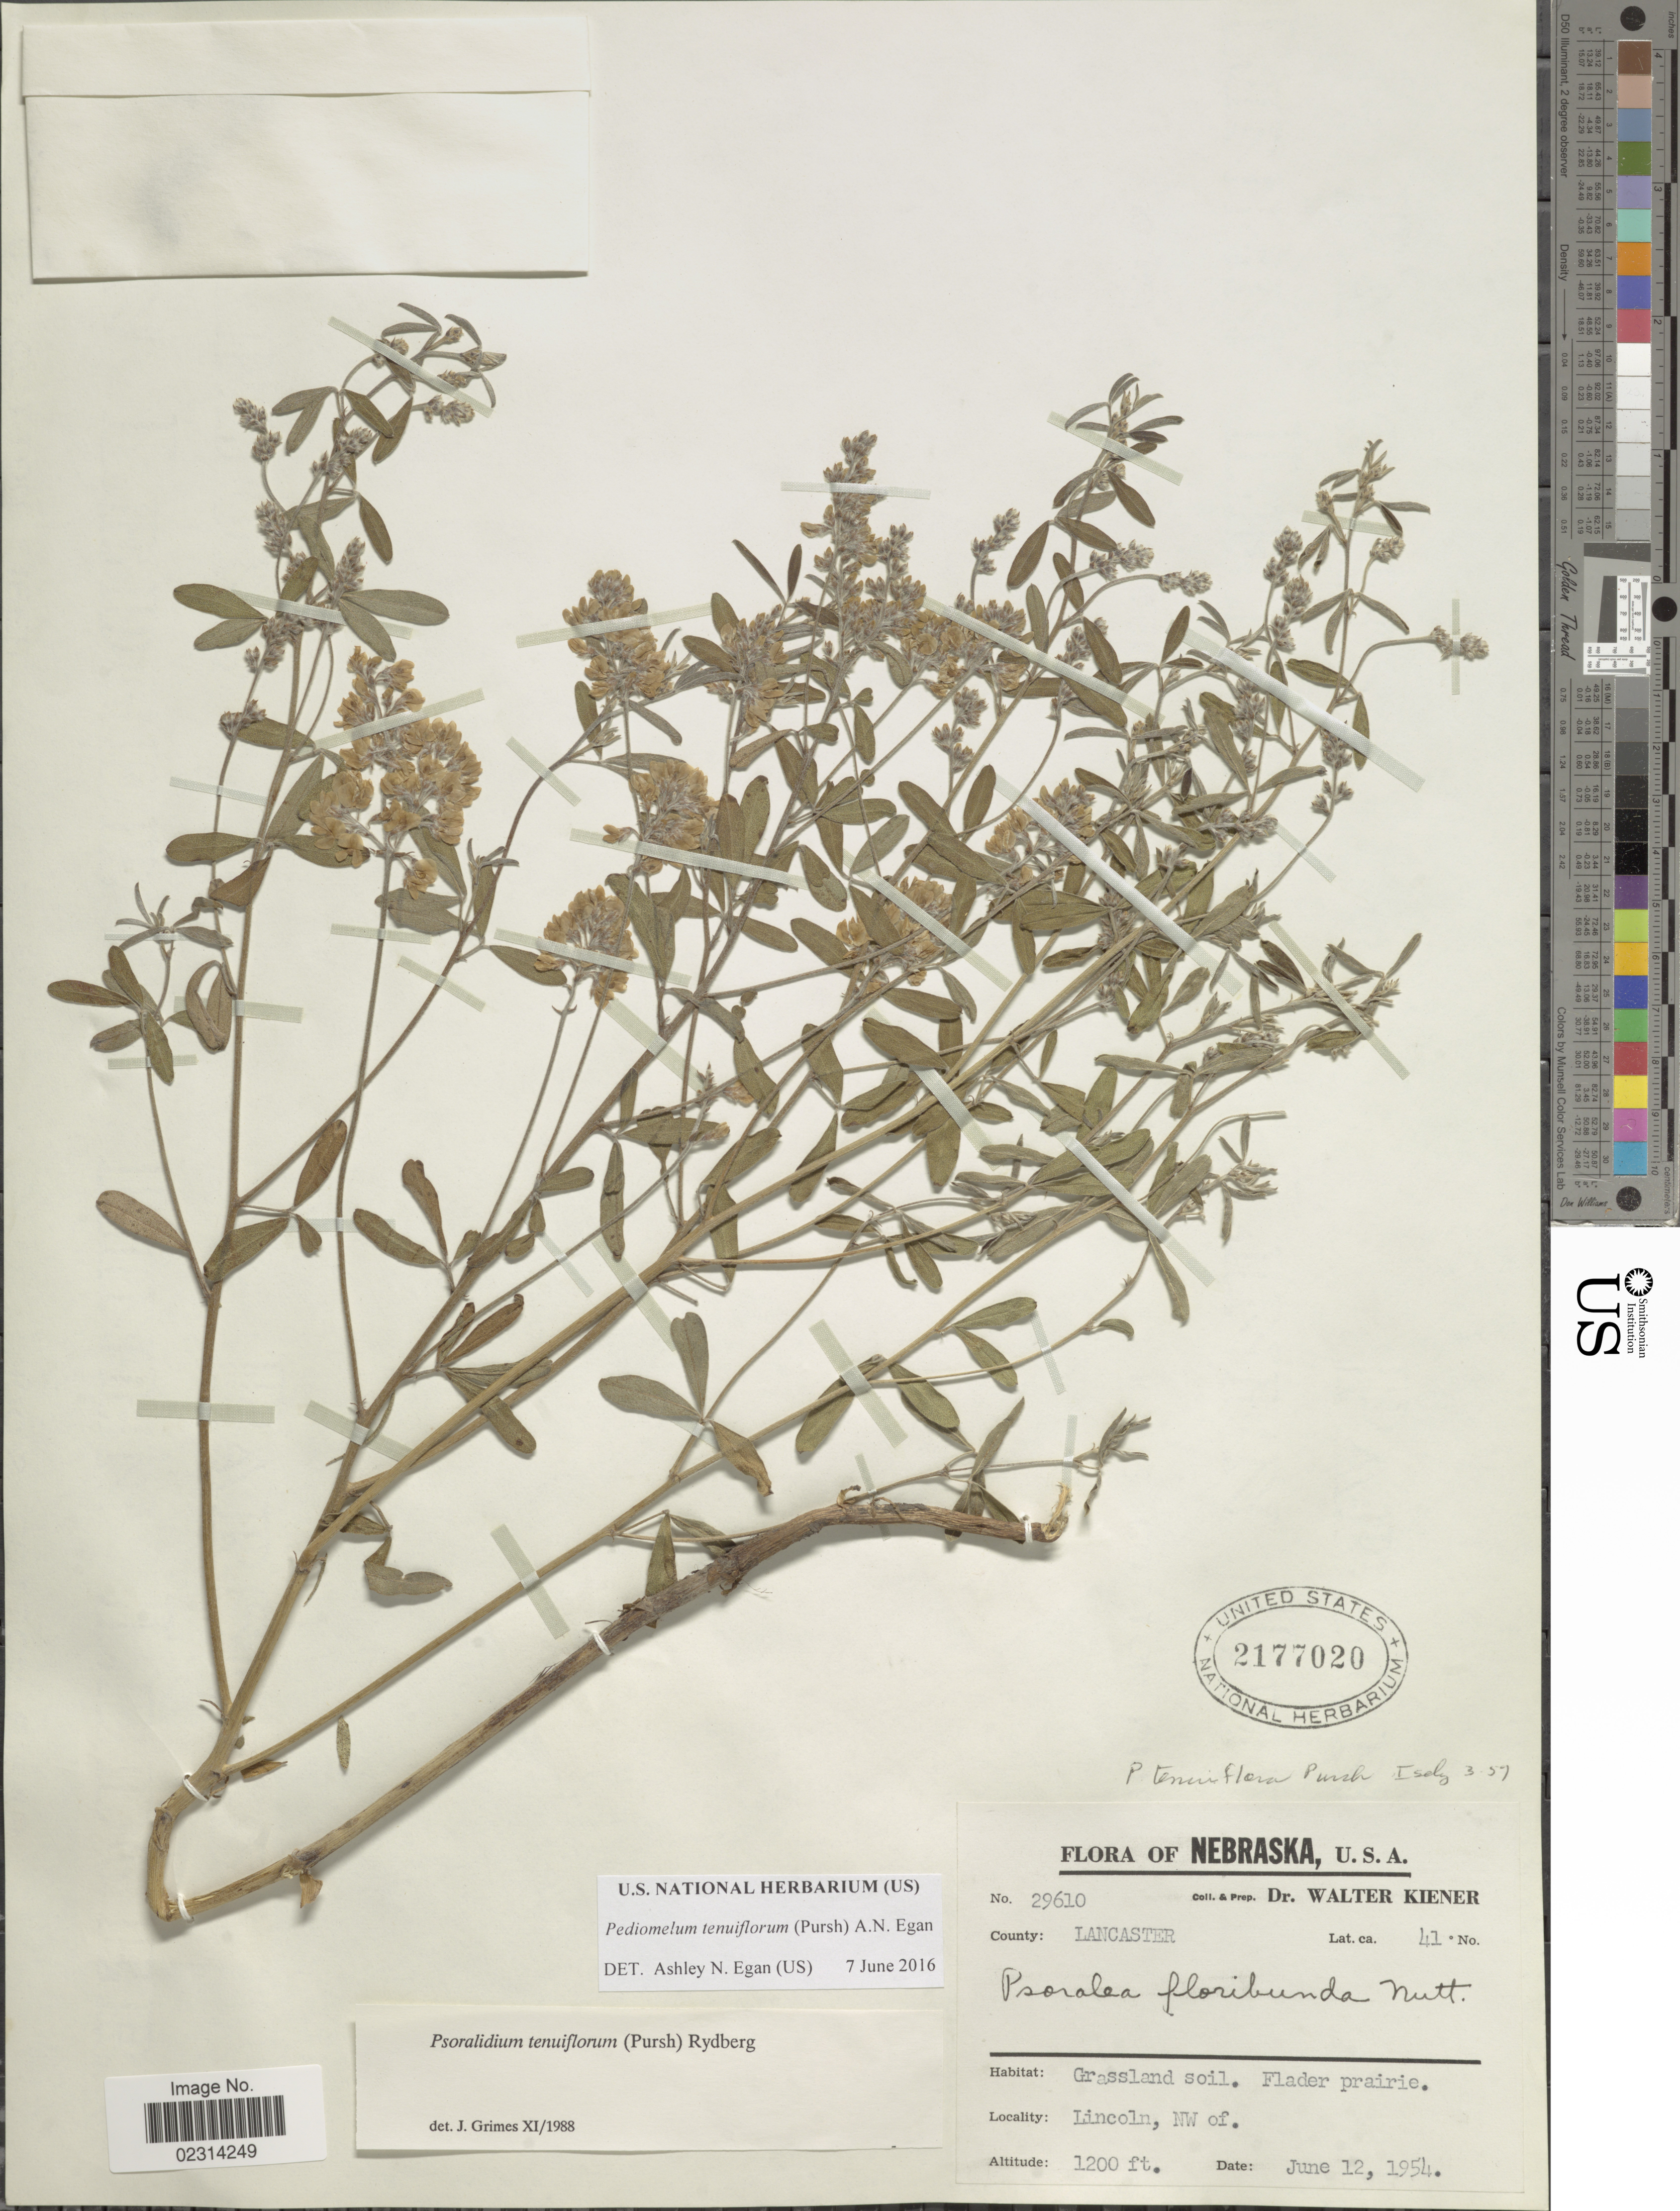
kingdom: Plantae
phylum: Tracheophyta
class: Magnoliopsida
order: Fabales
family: Fabaceae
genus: Psoralidium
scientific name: Psoralidium tenuiflorum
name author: (Pursh) Rydb.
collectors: W. Kiener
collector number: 29610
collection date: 1954-06-12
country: United States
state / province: Nebraska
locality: Lincoln, NW of. County: Lancaster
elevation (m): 366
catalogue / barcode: US 2177020